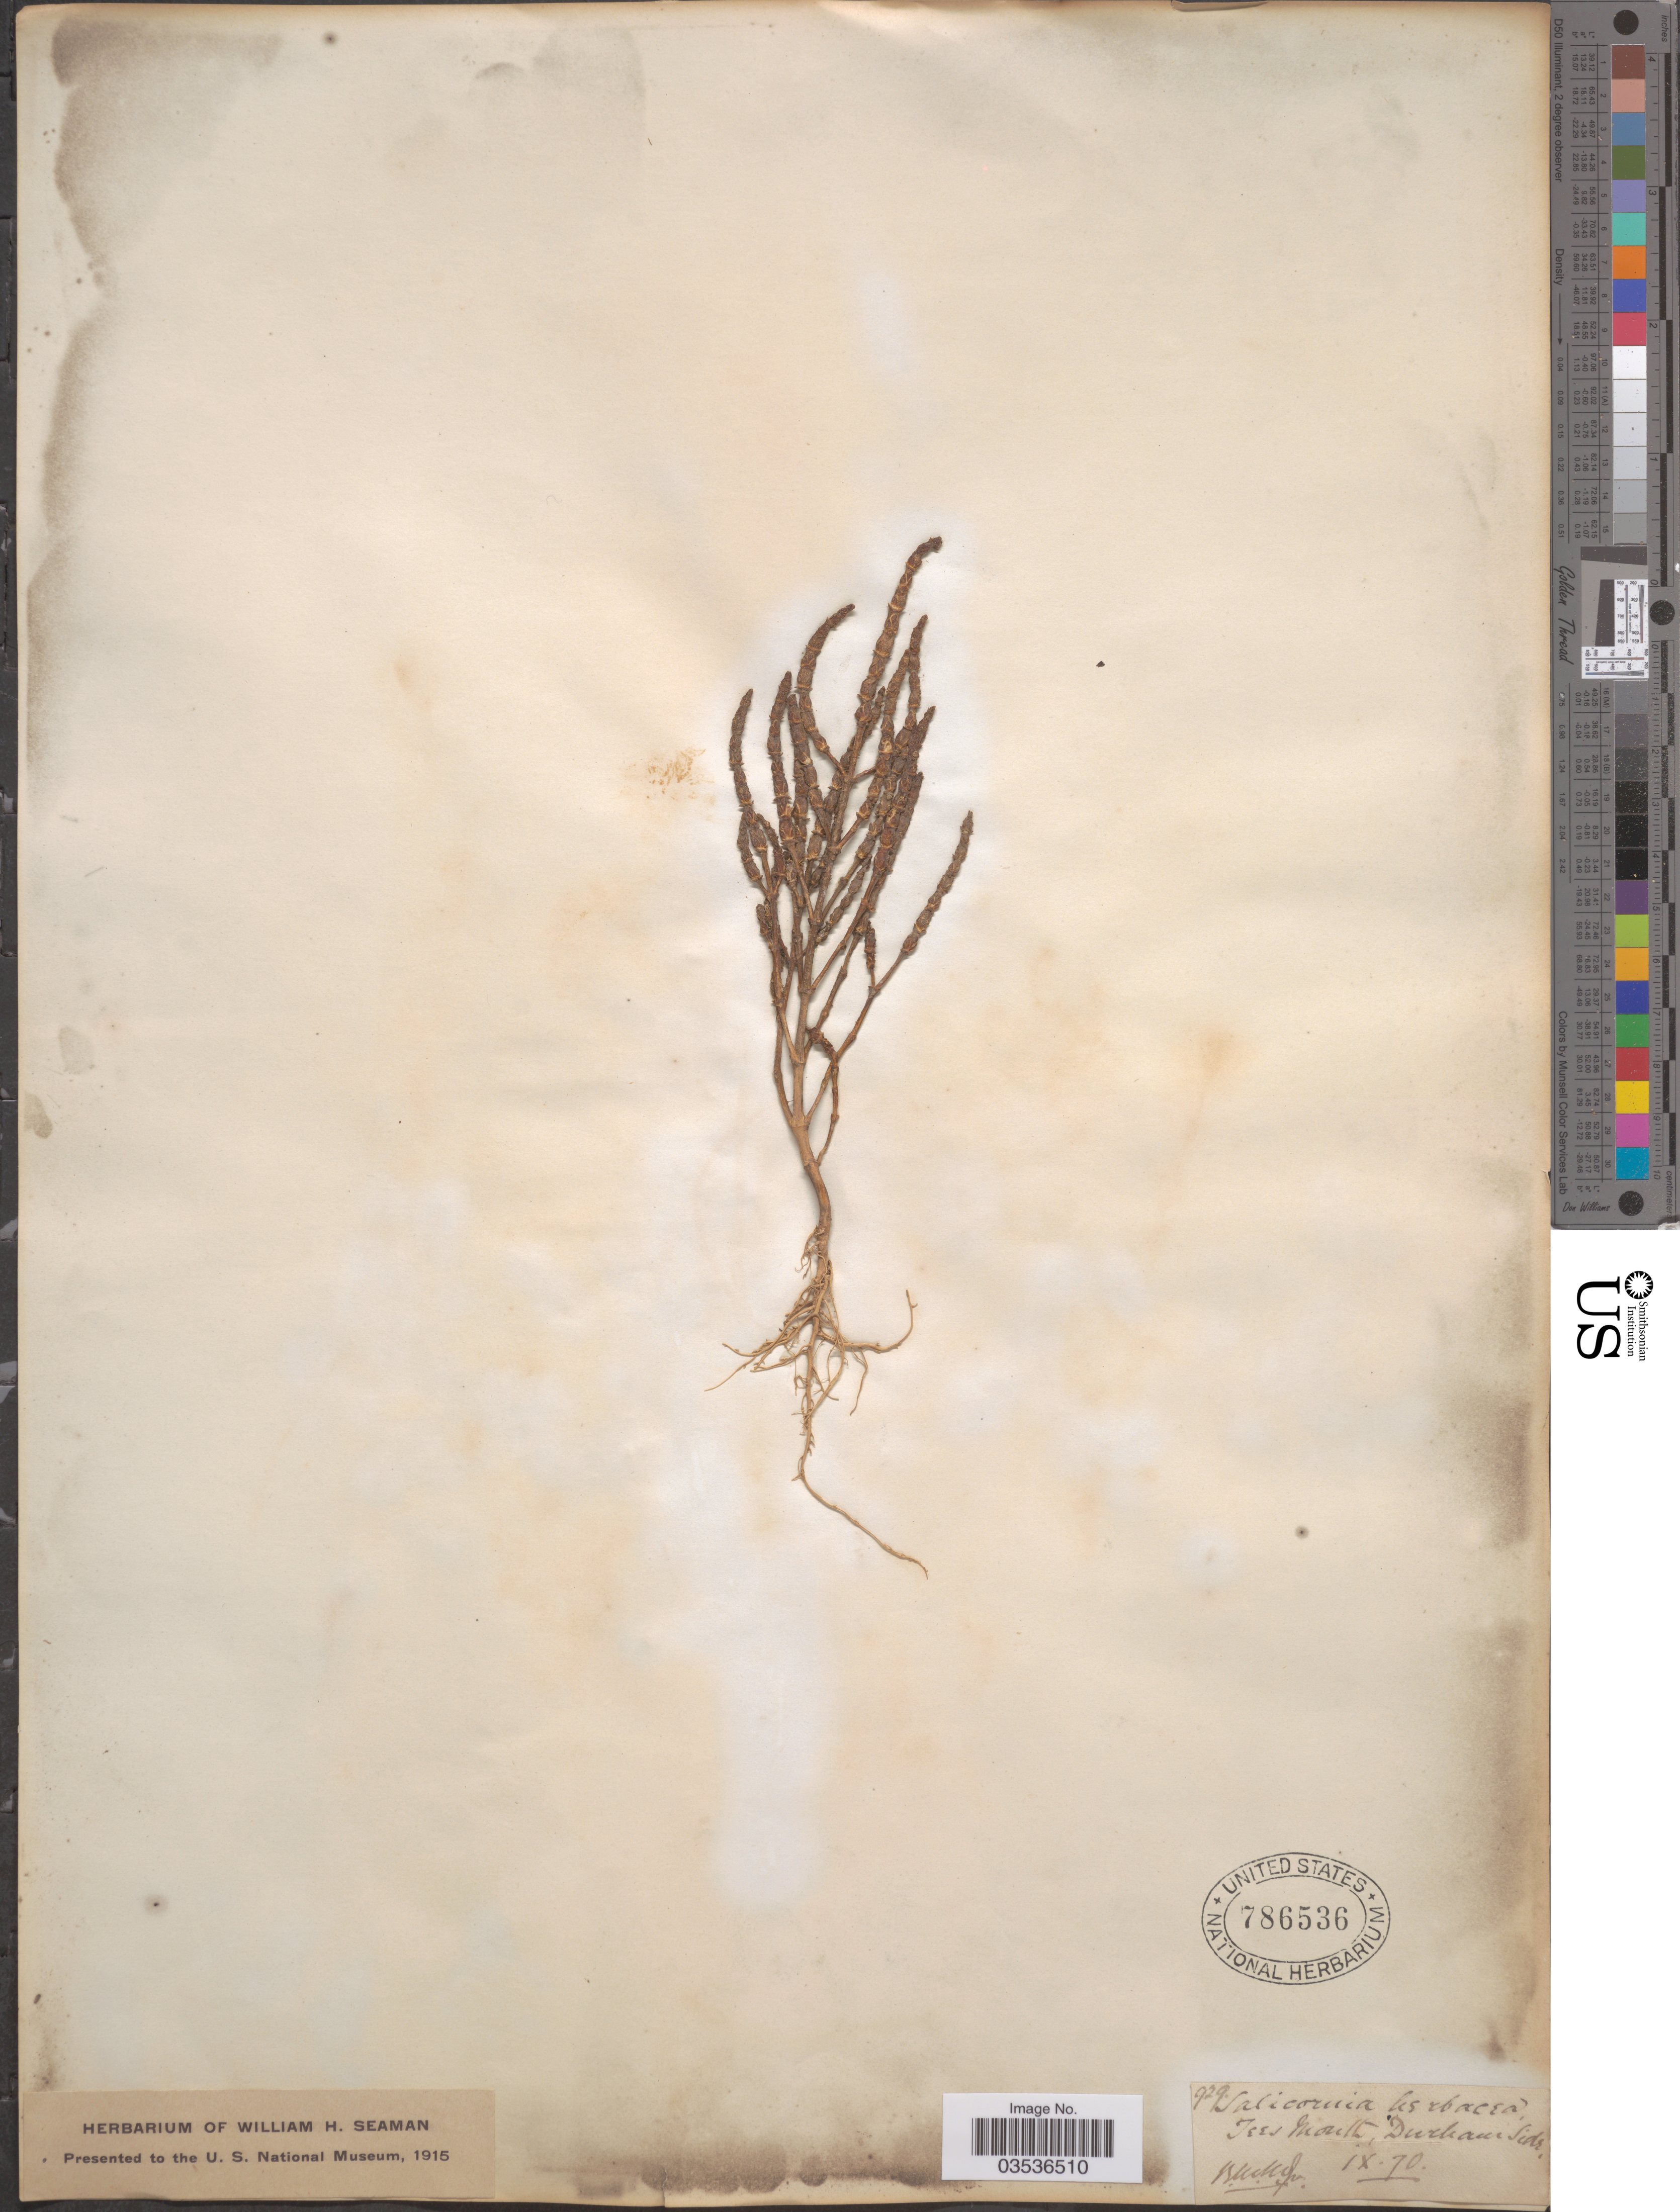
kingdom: Plantae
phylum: Tracheophyta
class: Magnoliopsida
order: Caryophyllales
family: Amaranthaceae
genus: Salicornia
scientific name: Salicornia herbacea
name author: L.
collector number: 929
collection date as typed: Transcribed d/m/y: /9/70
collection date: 1870-09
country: United Kingdom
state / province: England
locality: Tees Mouth, Durham Side.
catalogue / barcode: US 786536